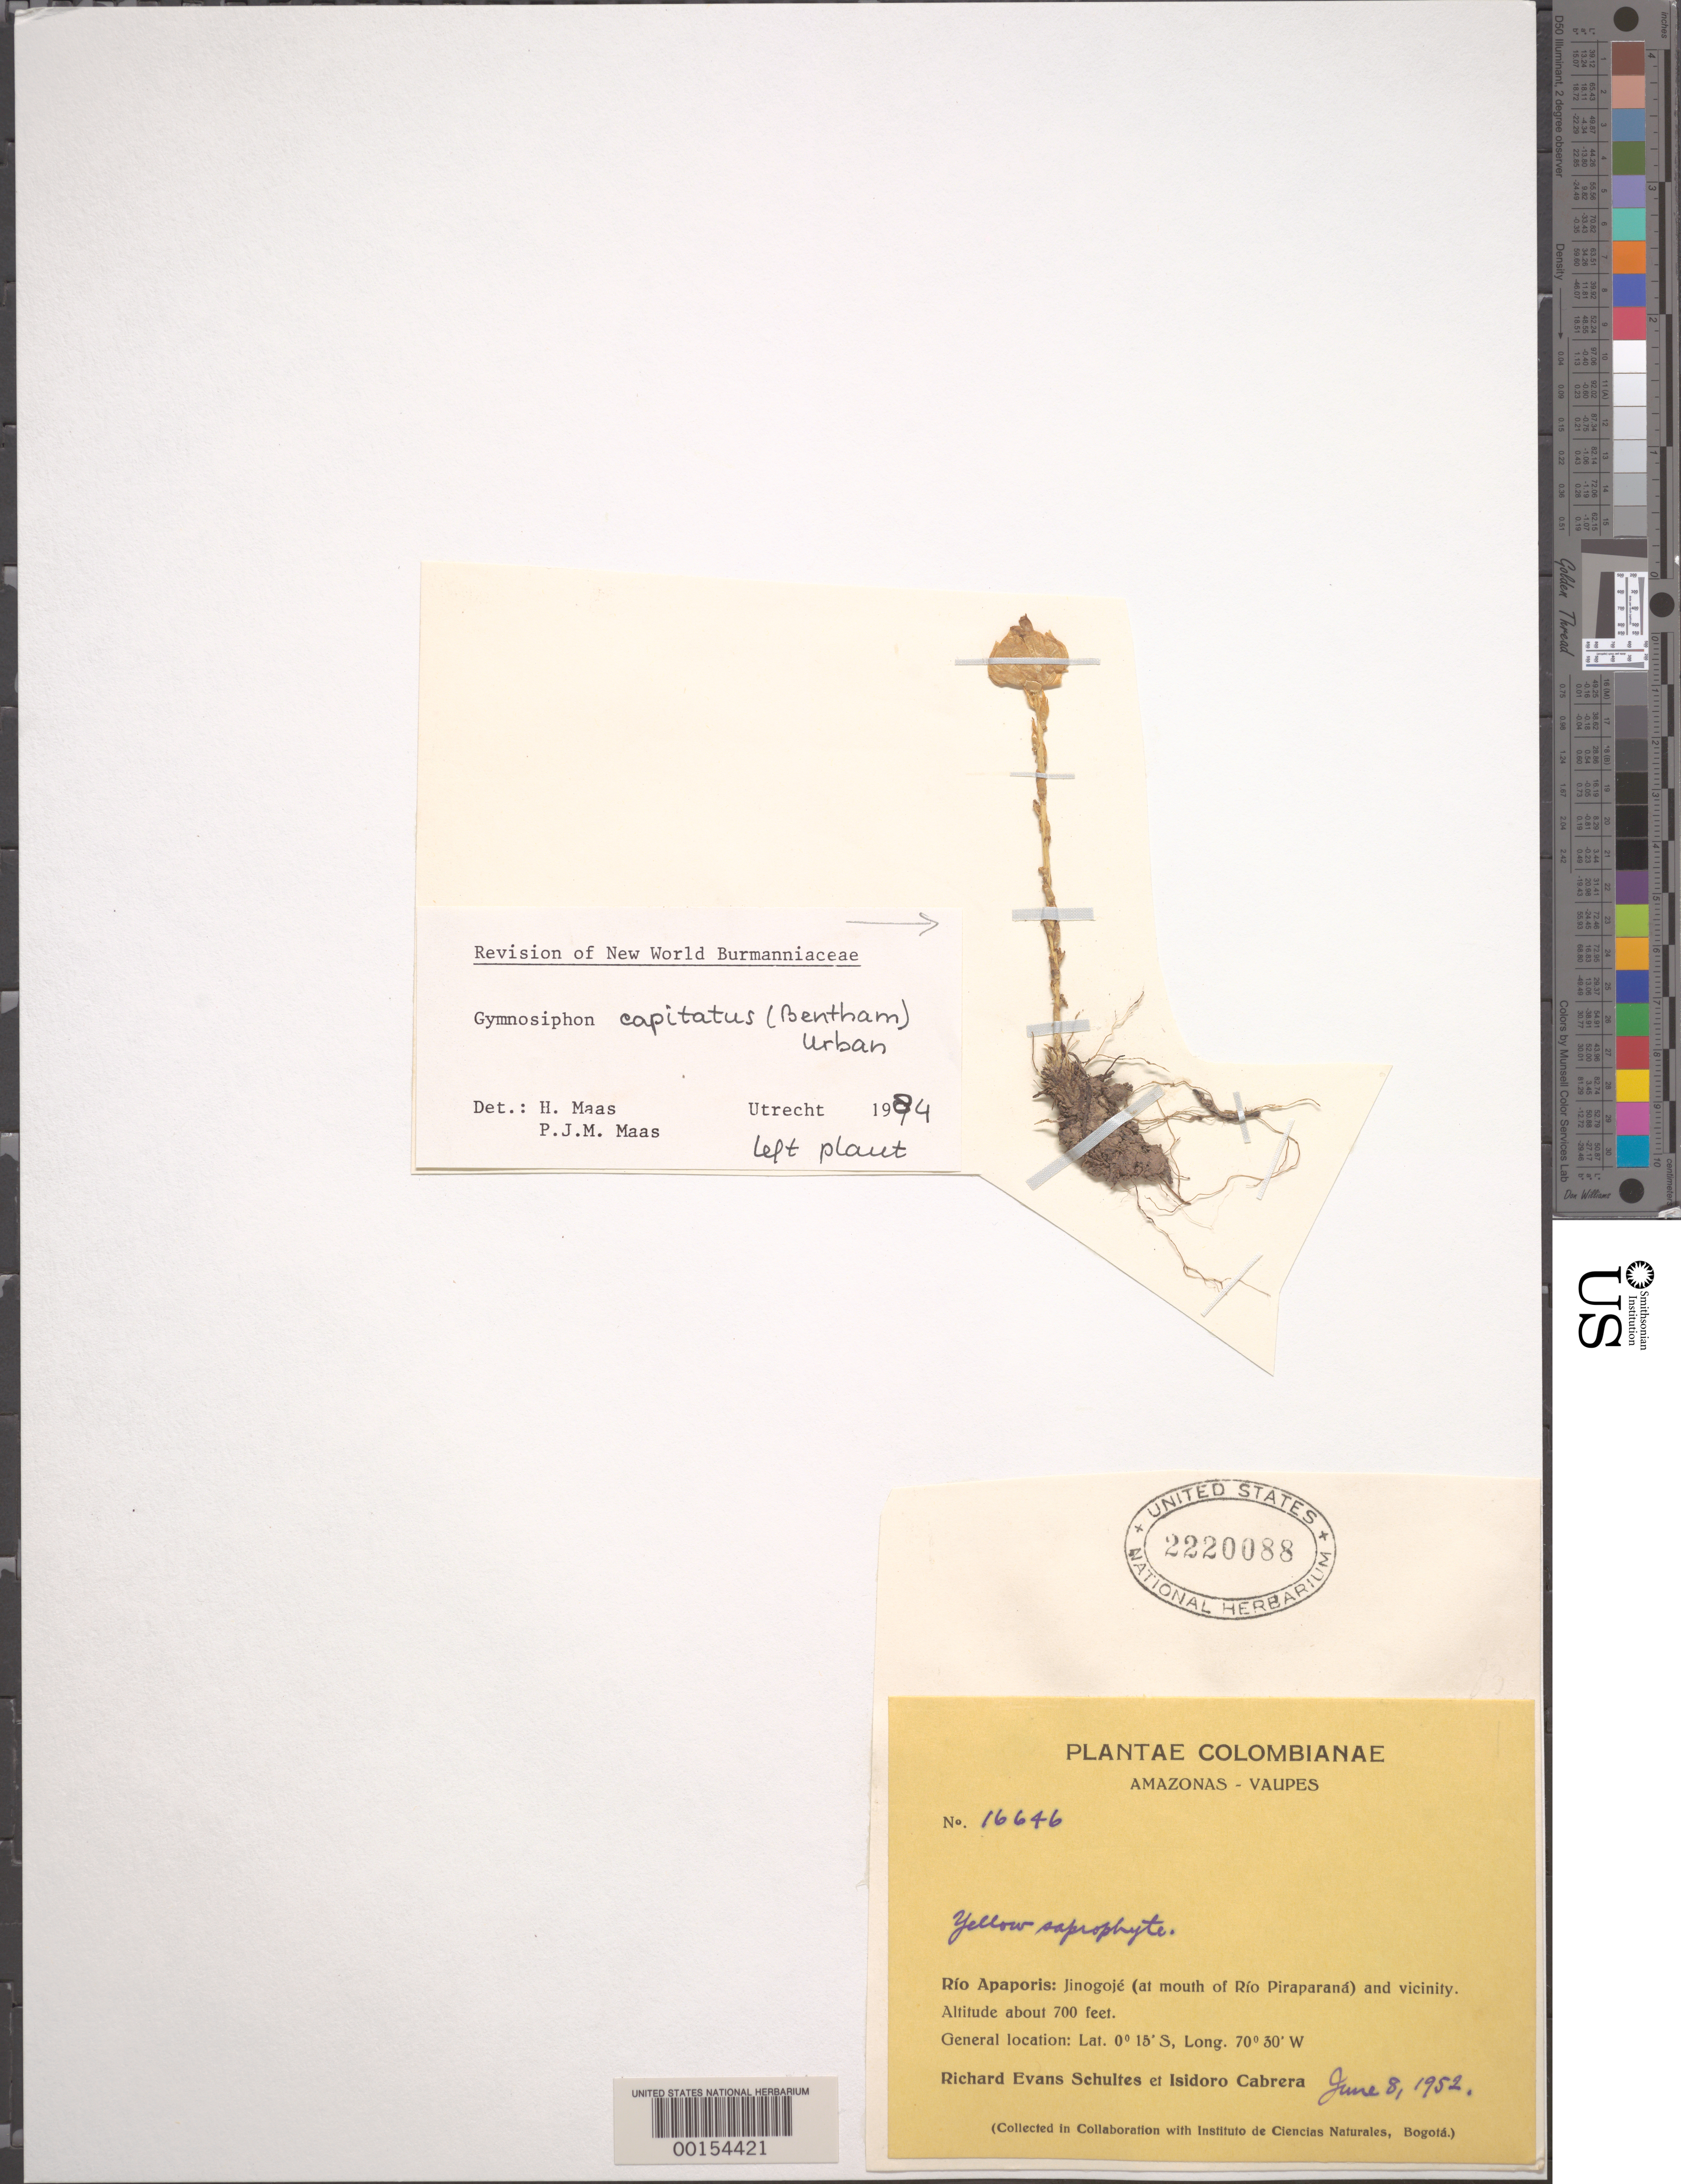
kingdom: Plantae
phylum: Tracheophyta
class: Liliopsida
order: Dioscoreales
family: Burmanniaceae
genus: Gymnosiphon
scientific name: Gymnosiphon capitatus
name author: (Benth.) Urb.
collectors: R. E. Schultes & I. Cabrera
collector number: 16646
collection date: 1952-06-08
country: Colombia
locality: Amazonas-Vaupes. Río Apaporis: Jinogojé (at mouth of Río Piraparaná) and vicinity.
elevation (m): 213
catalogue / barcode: US 2220088